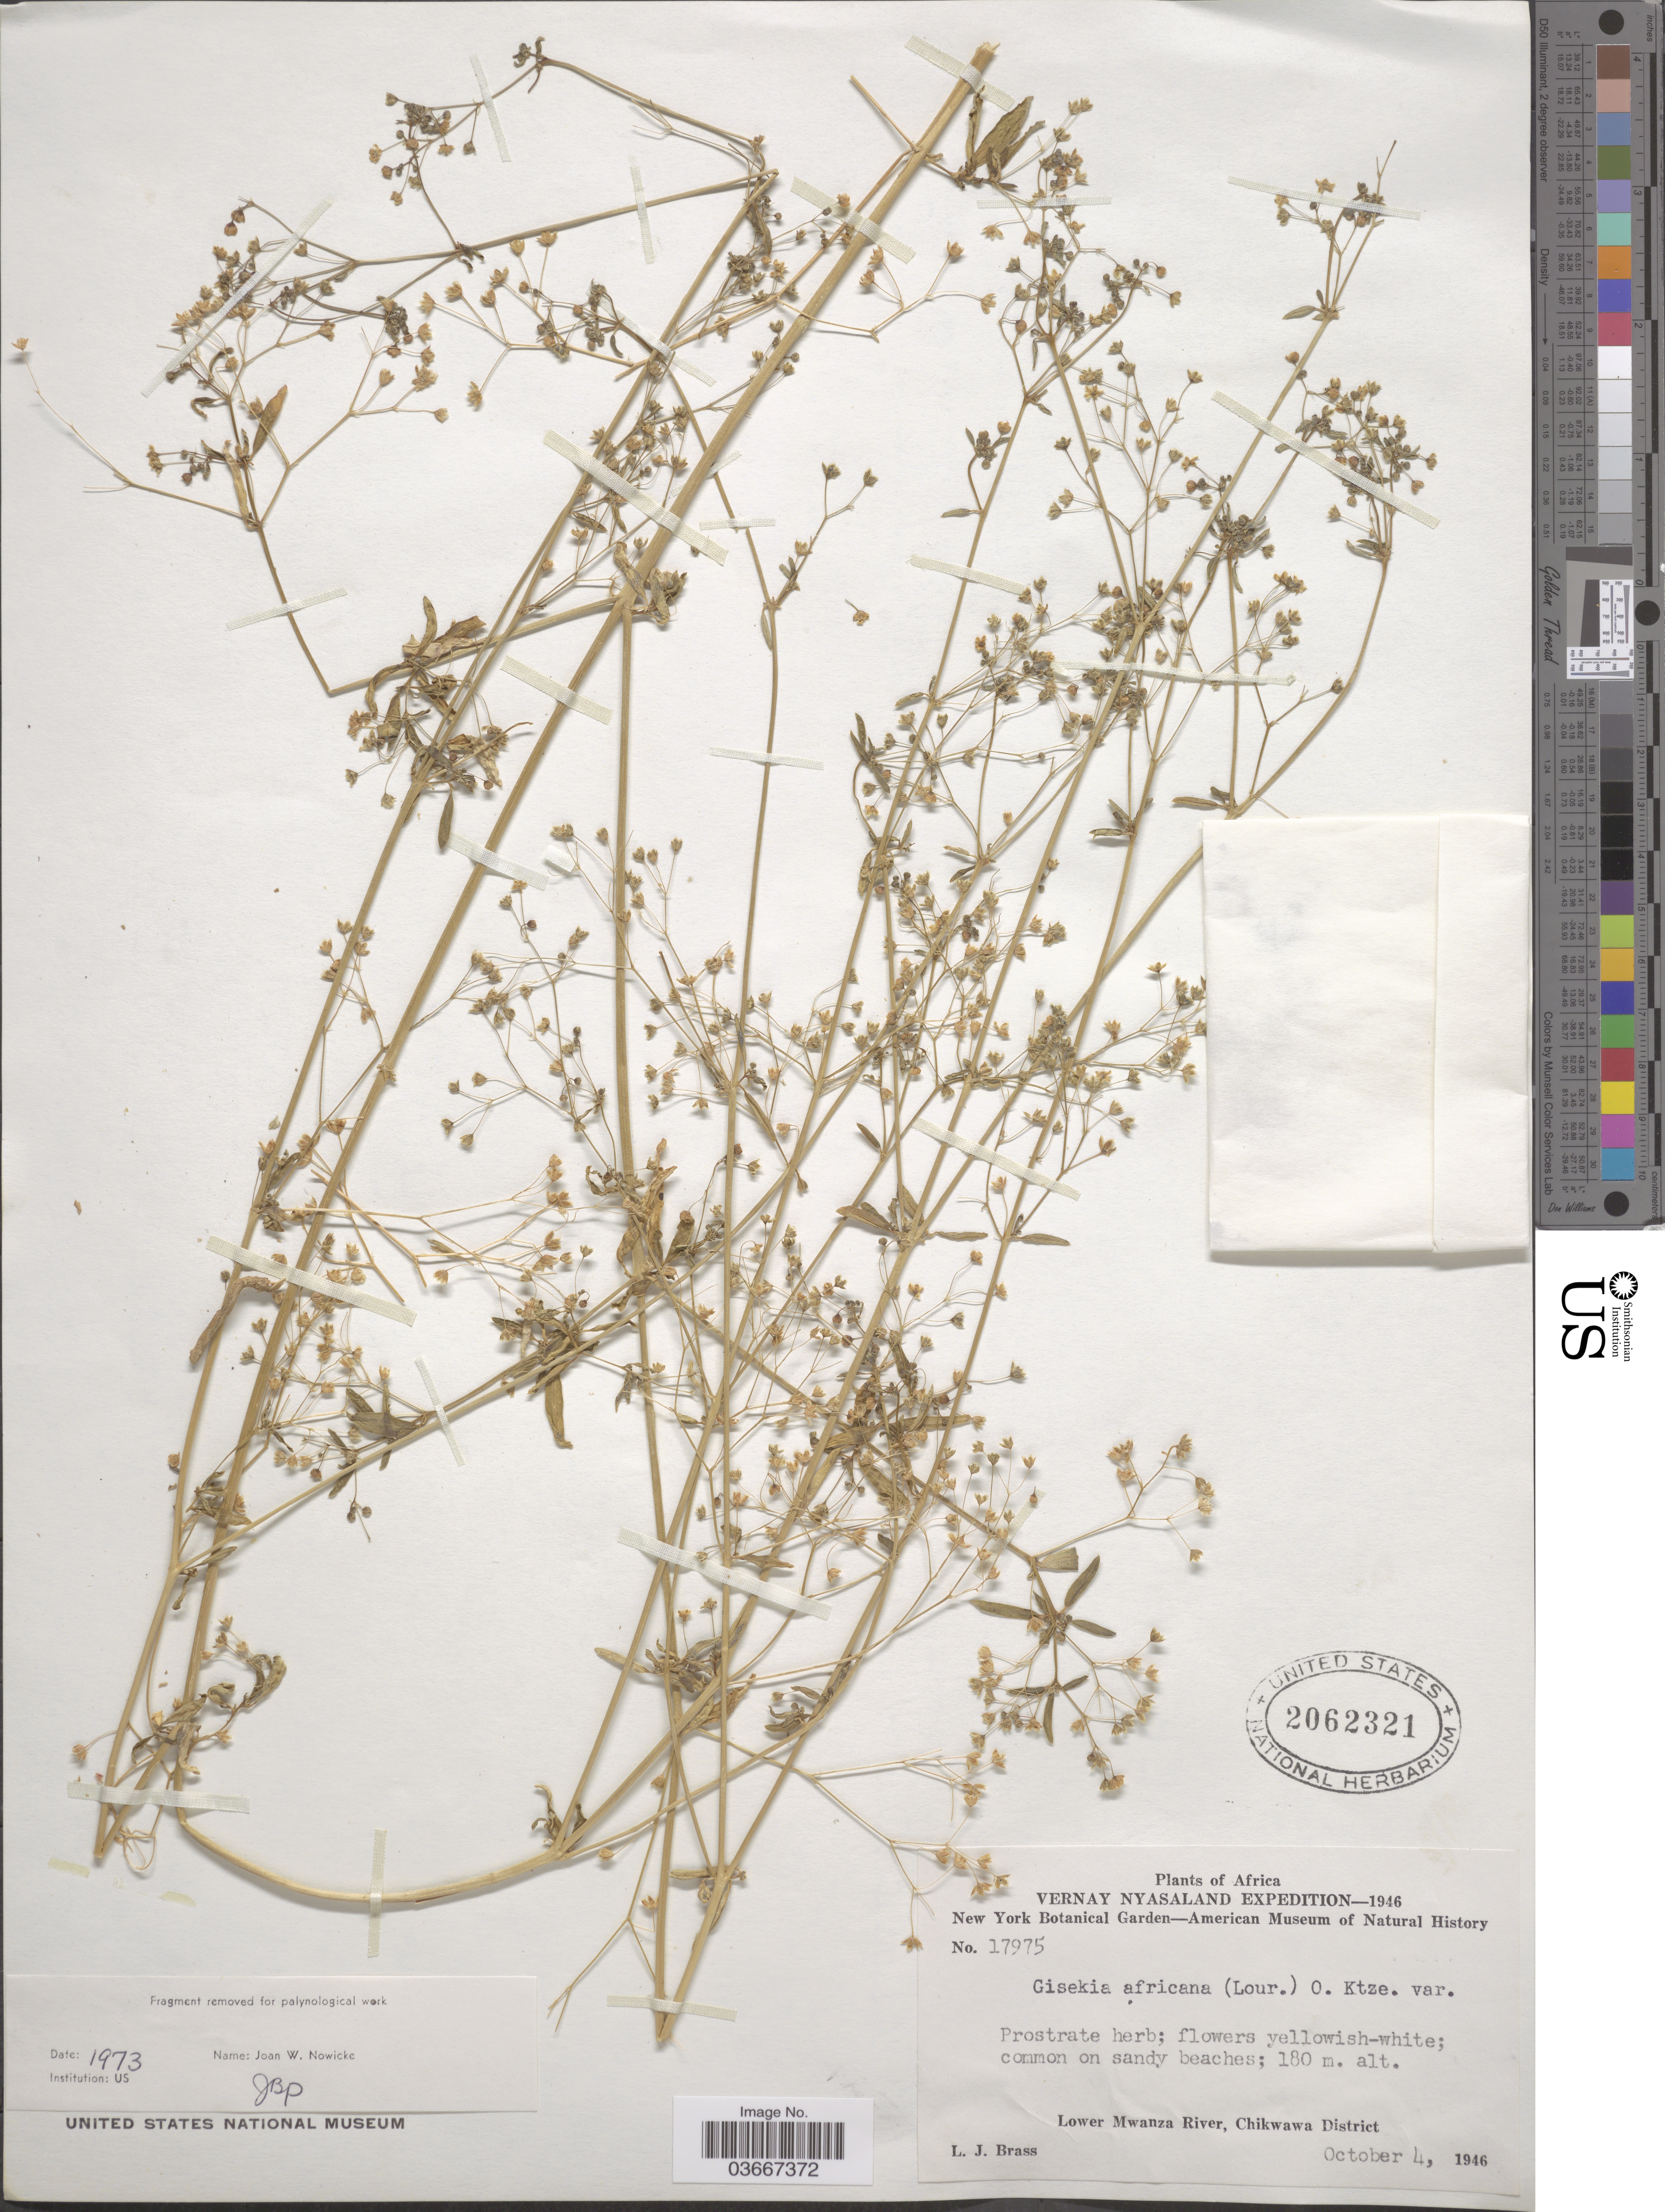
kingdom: Plantae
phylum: Tracheophyta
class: Magnoliopsida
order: Caryophyllales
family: Gisekiaceae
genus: Gisekia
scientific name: Gisekia africana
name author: Kuntze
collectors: L. J. Brass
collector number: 17975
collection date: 1946-10-04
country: Malawi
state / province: Southern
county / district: Mwanza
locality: Vernay Nyasaland. Lower Mwanza River, Chikwawa District.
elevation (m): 180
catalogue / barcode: US 2062321